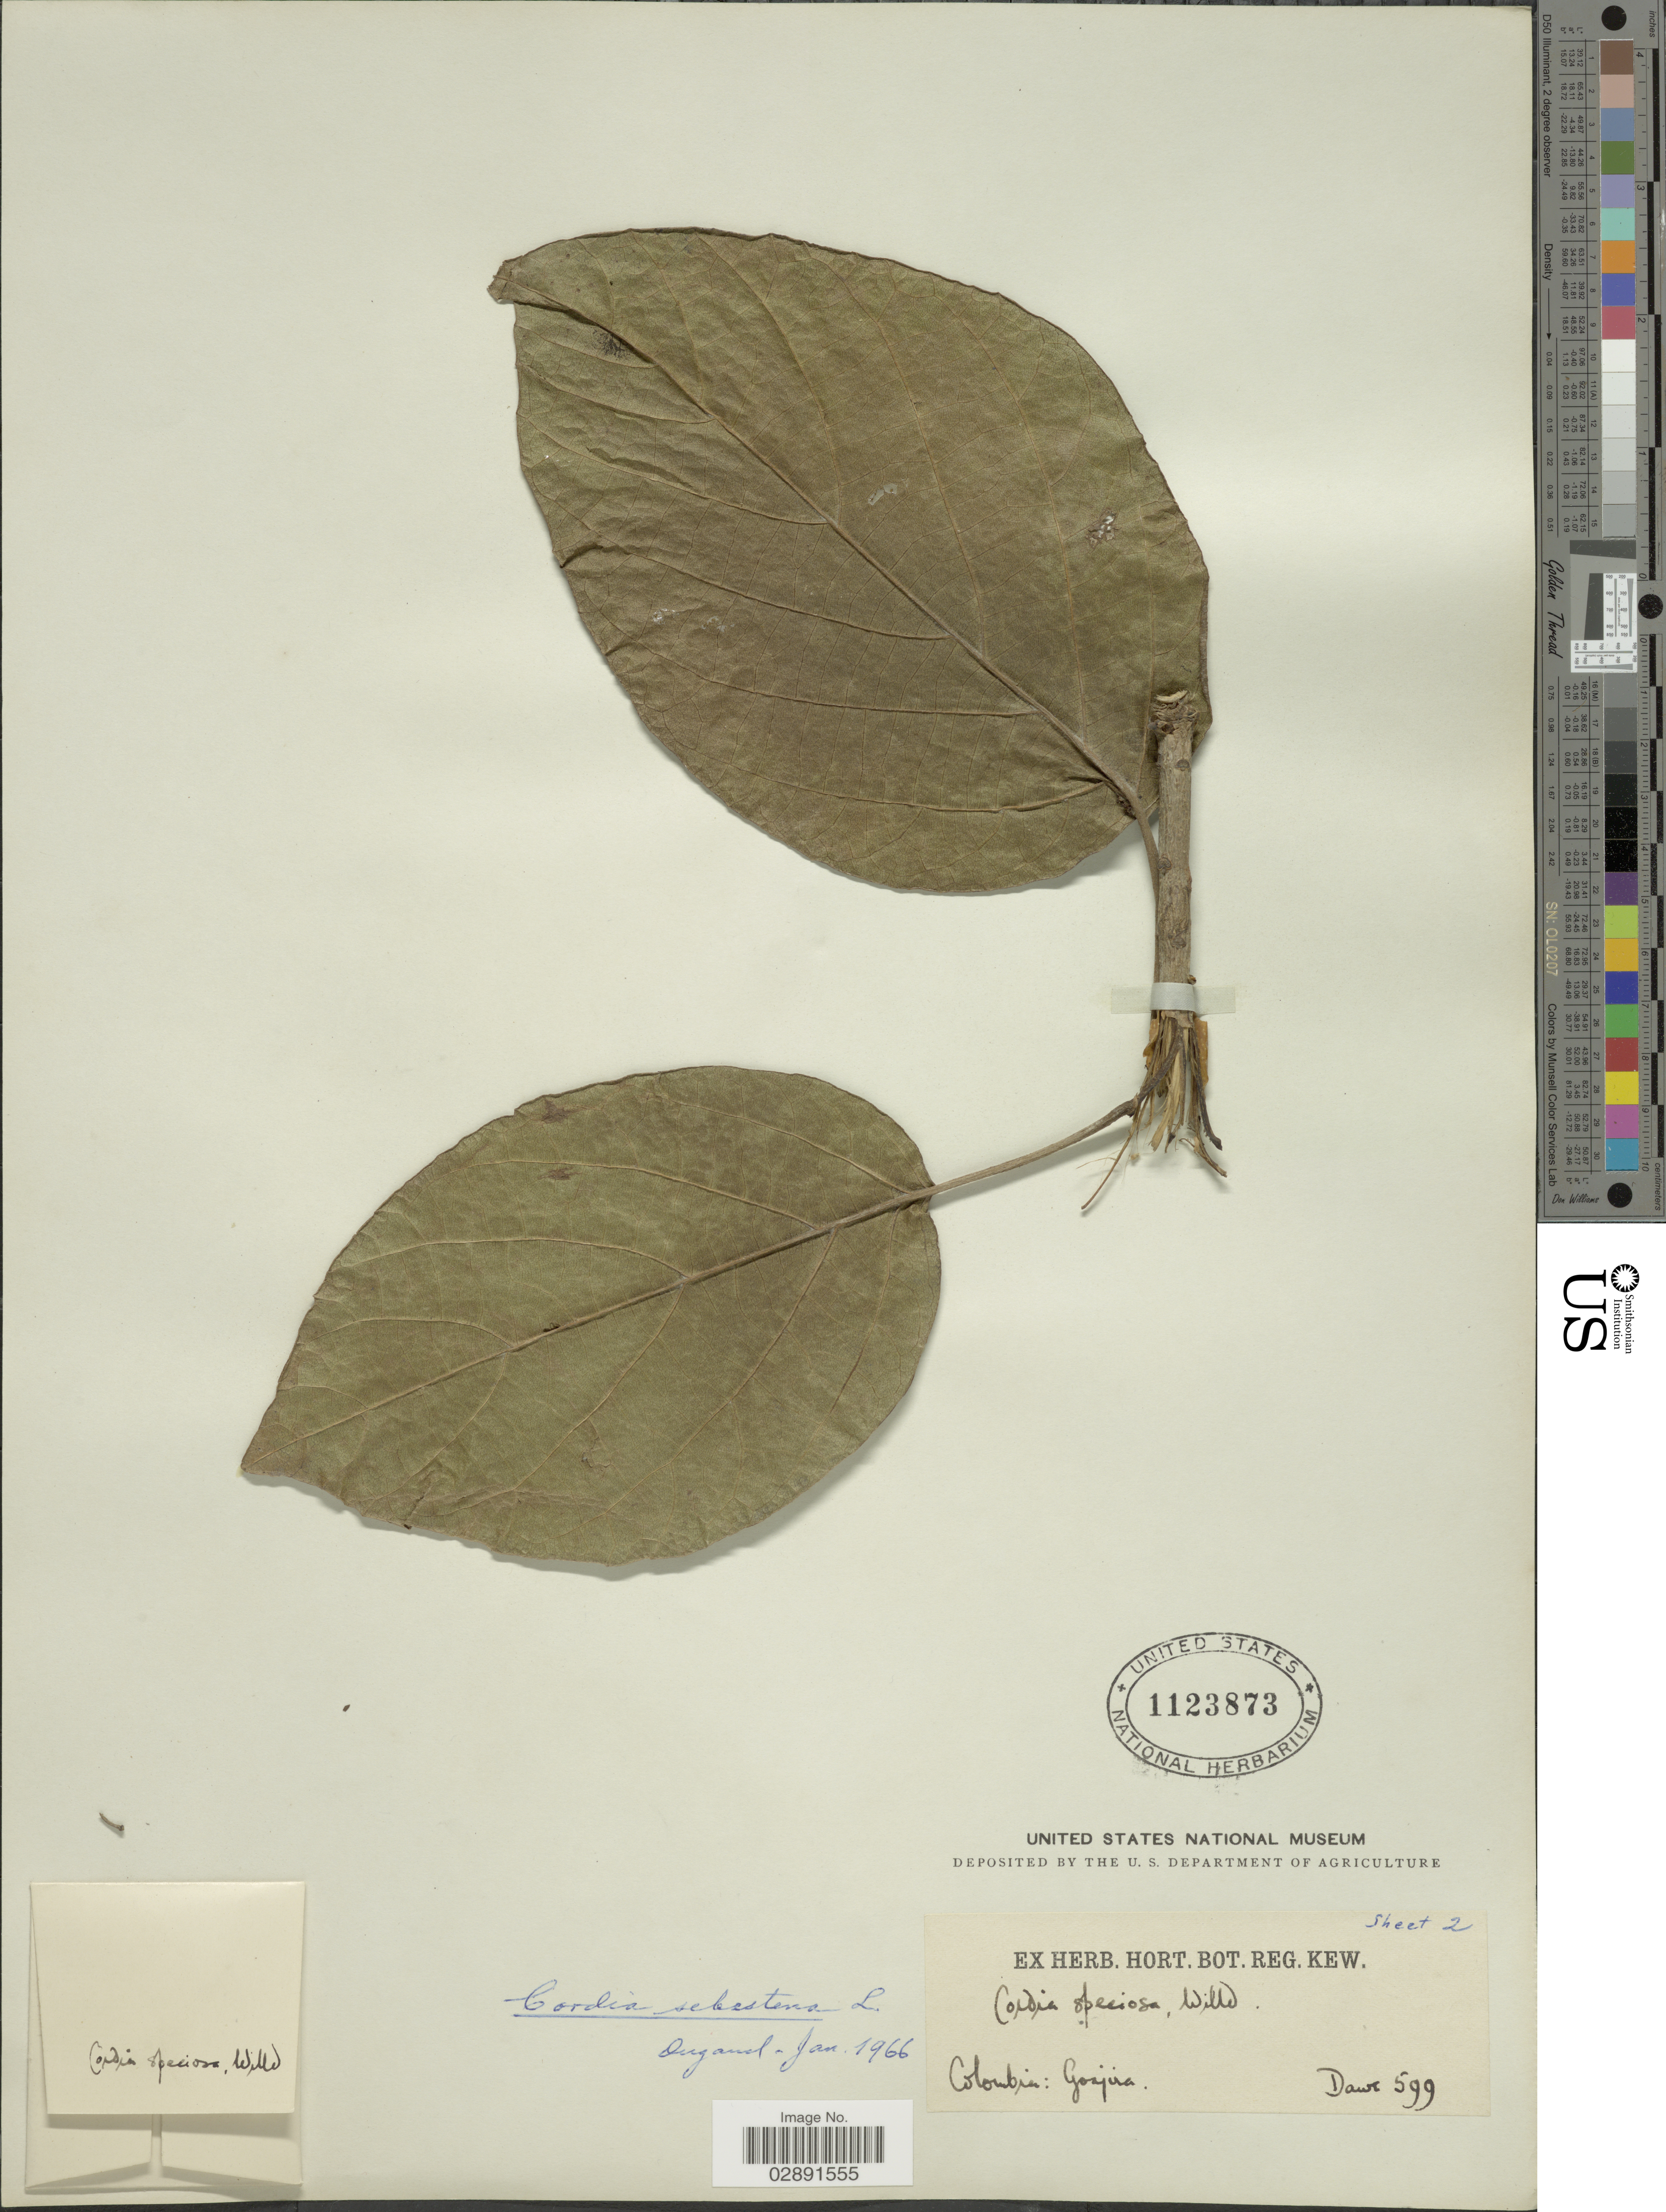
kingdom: Plantae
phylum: Tracheophyta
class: Magnoliopsida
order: Boraginales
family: Cordiaceae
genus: Cordia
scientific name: Cordia sebestena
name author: L.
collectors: Dawe, --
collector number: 599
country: Colombia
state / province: La Guajira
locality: Goajira.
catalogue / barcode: US 1123873